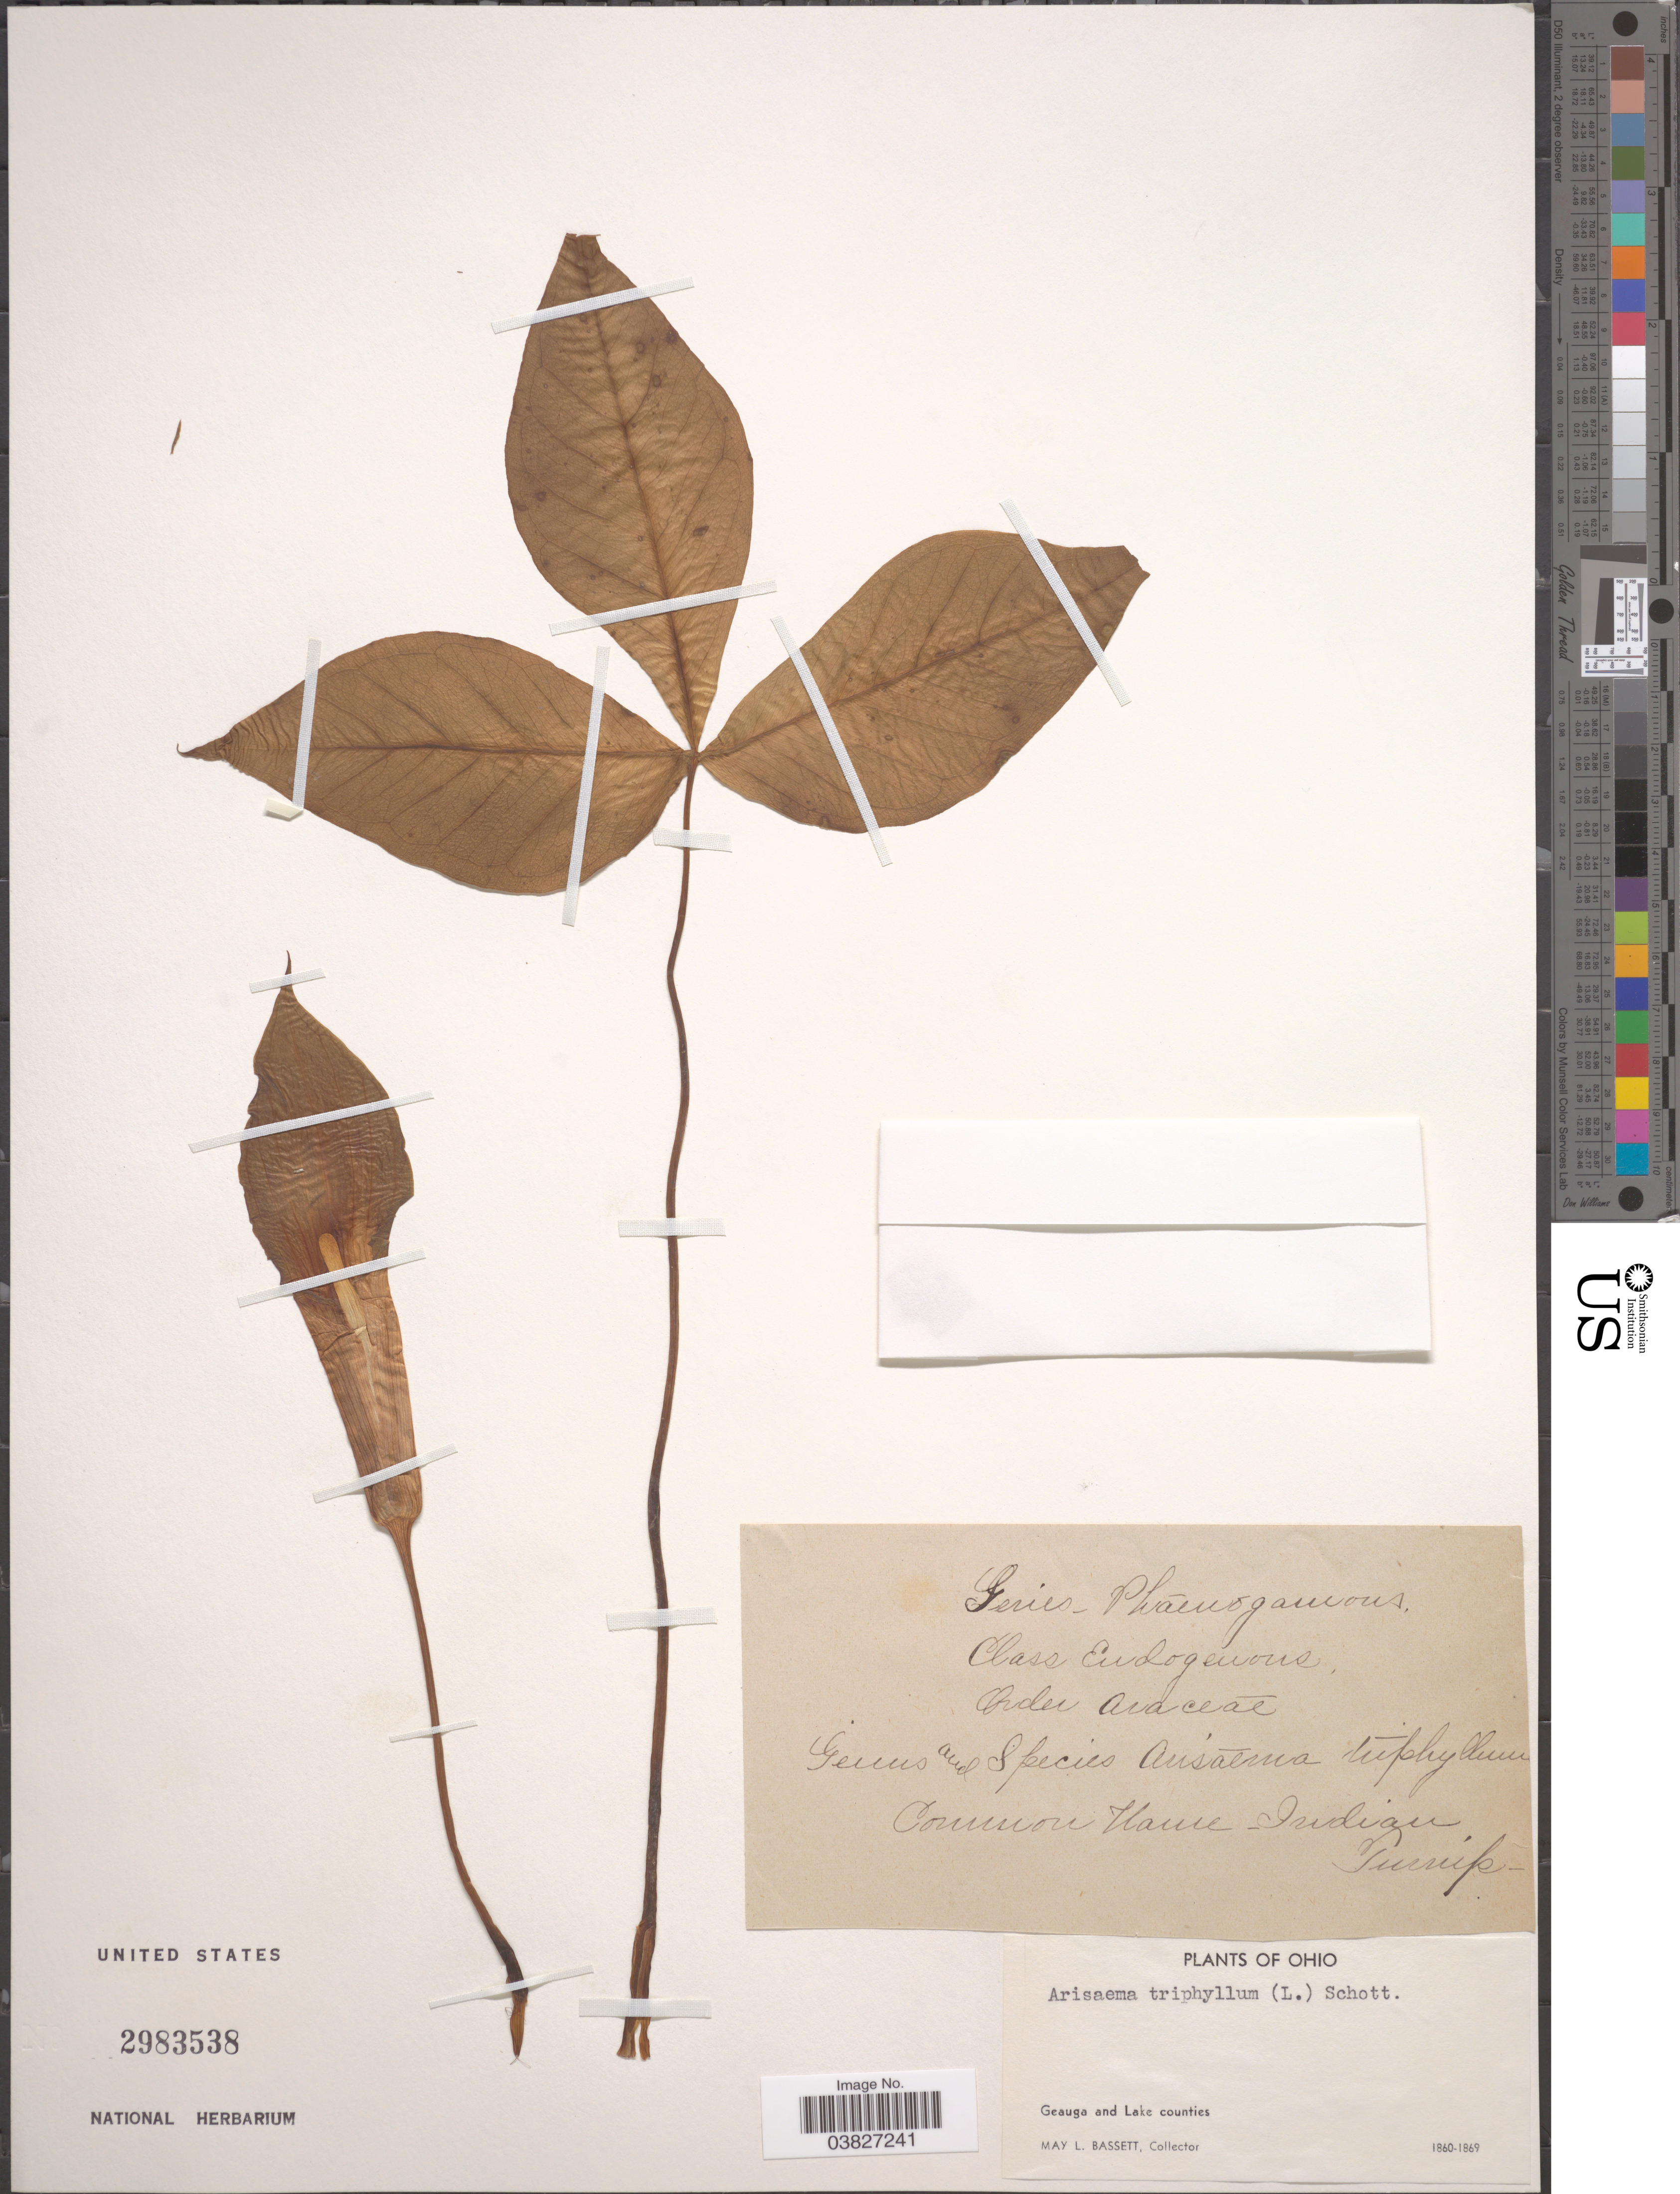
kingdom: Plantae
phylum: Tracheophyta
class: Liliopsida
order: Alismatales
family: Araceae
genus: Arisaema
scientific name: Arisaema triphyllum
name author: (L.) Schott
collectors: M. L. Bassett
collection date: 1860/1869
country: United States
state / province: Ohio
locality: Geauga and Lake counties.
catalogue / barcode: US 2983538